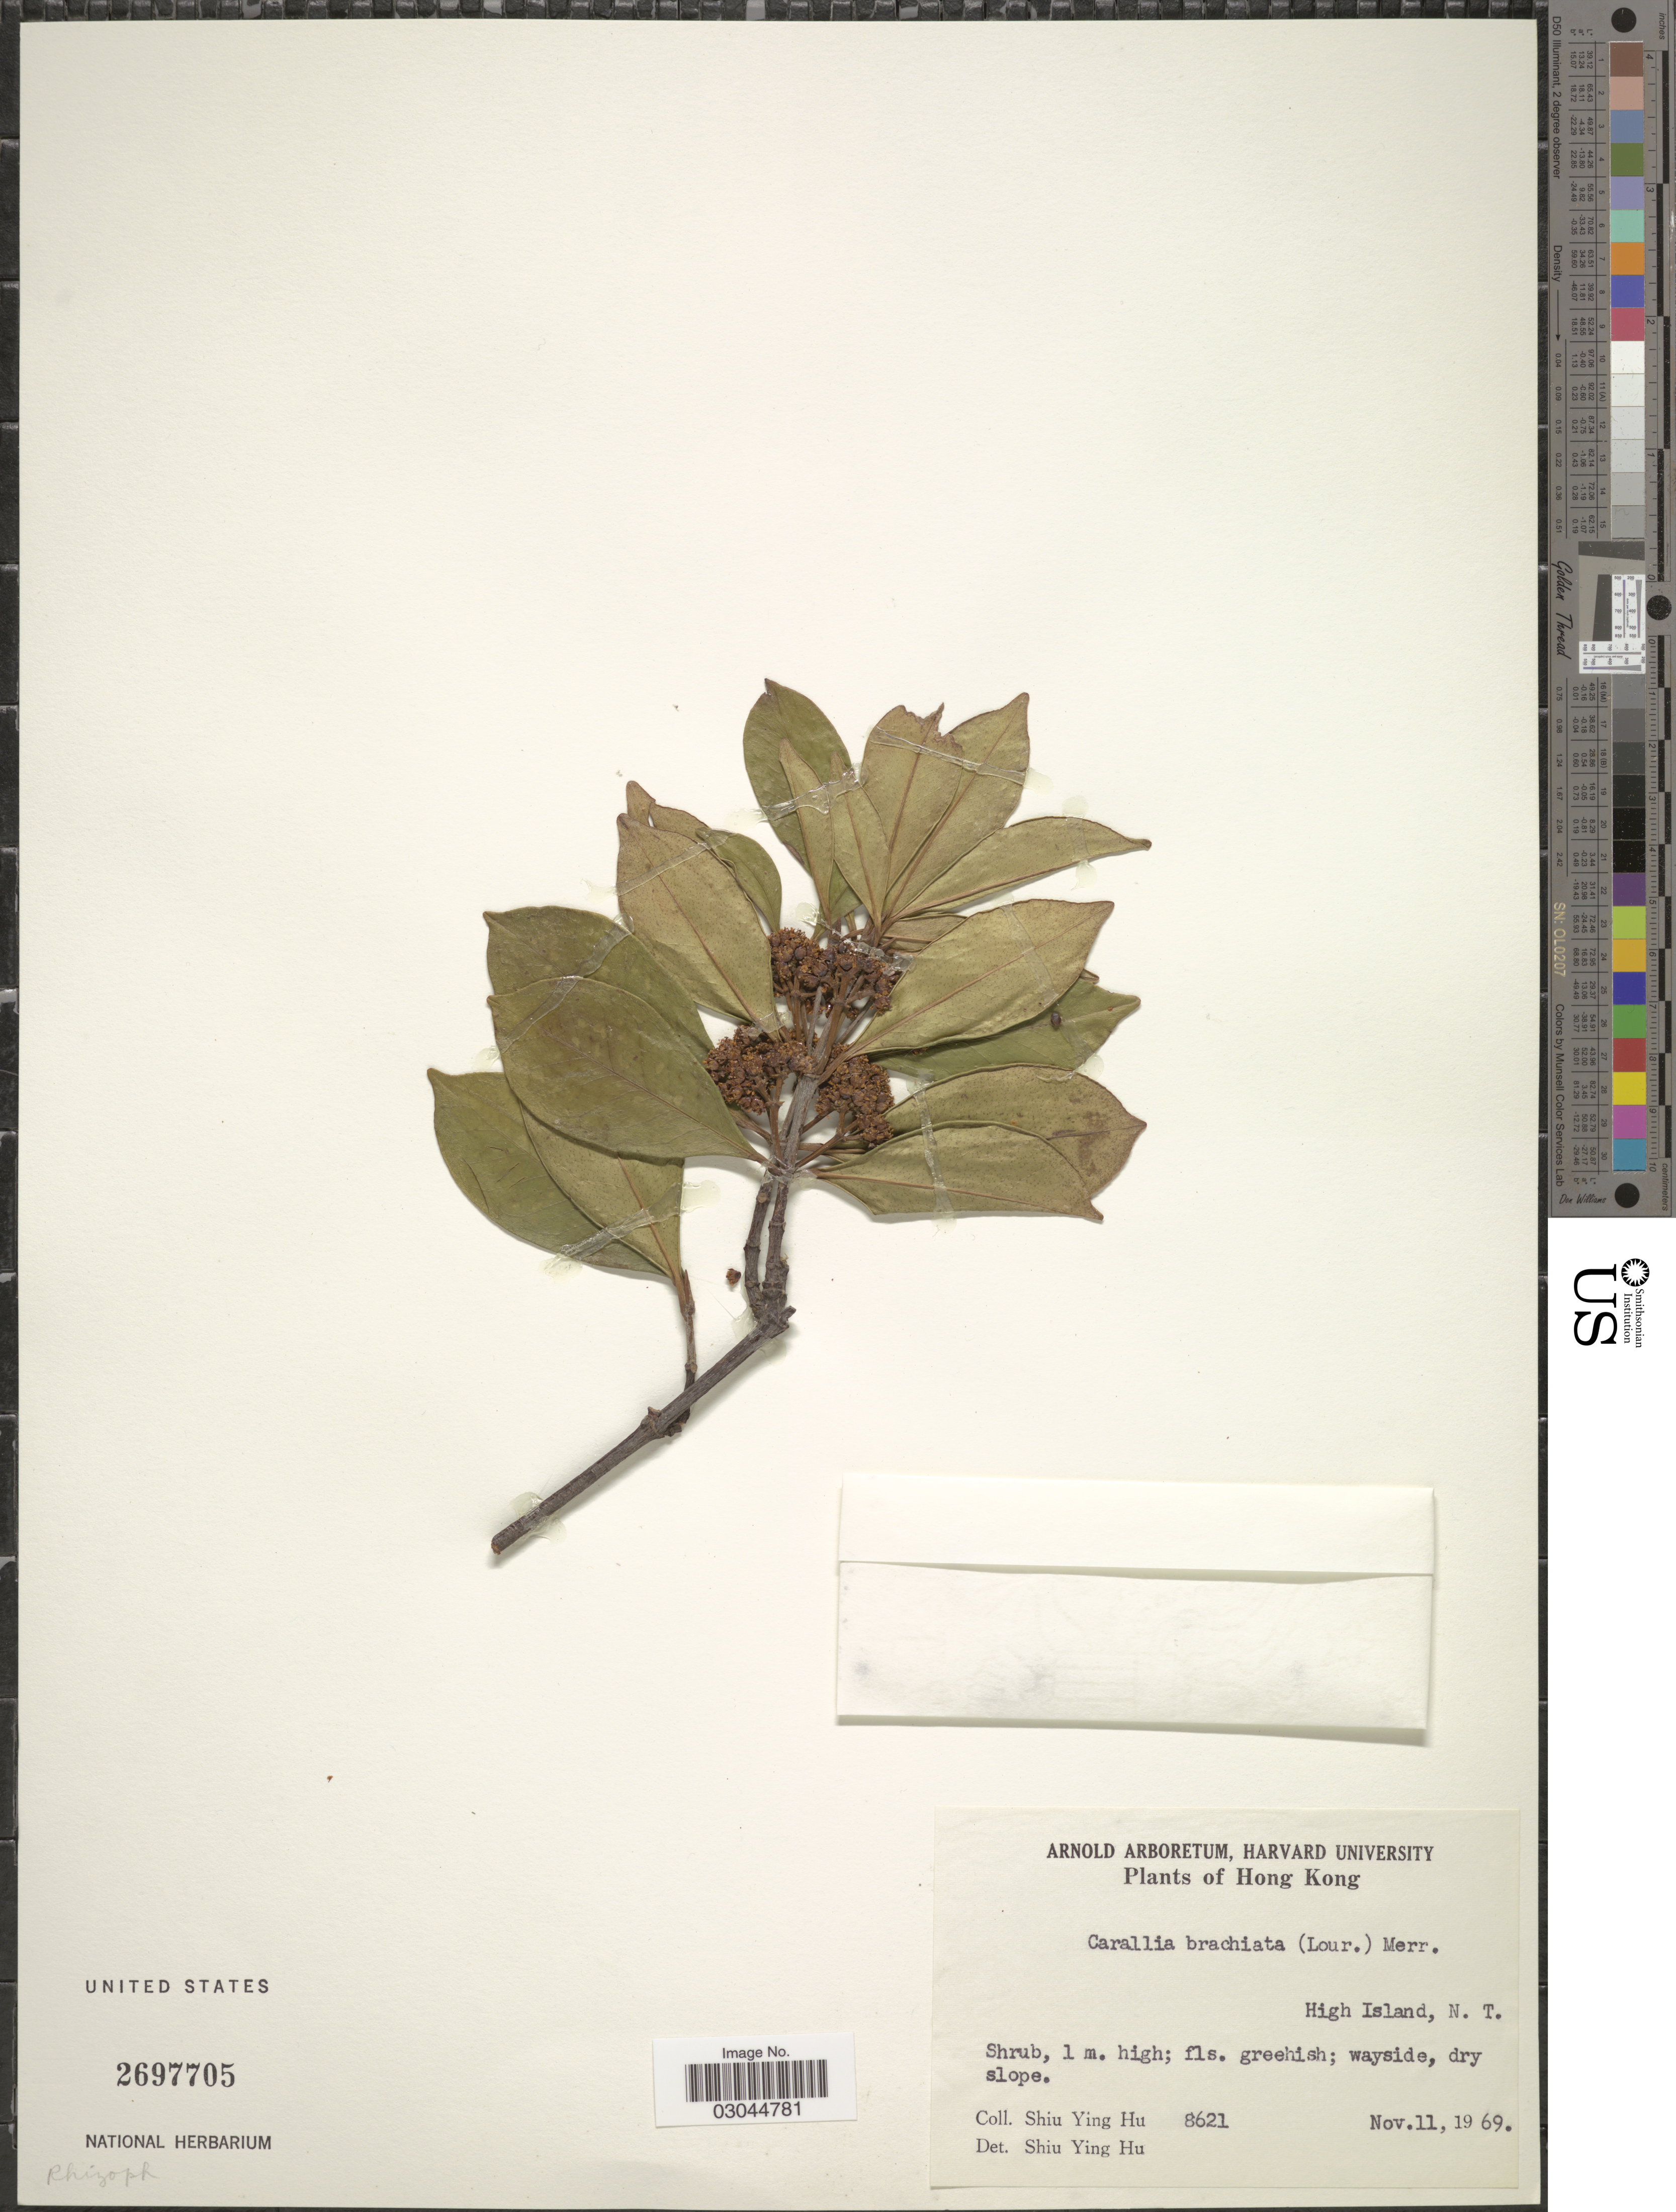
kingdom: Plantae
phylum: Tracheophyta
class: Magnoliopsida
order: Malpighiales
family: Rhizophoraceae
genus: Carallia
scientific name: Carallia brachiata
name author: (Lour.) Merr.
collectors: S. Y. Hu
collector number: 8621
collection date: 1969-11-11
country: China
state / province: Hong Kong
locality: High Island, N. T.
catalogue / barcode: US 2697705